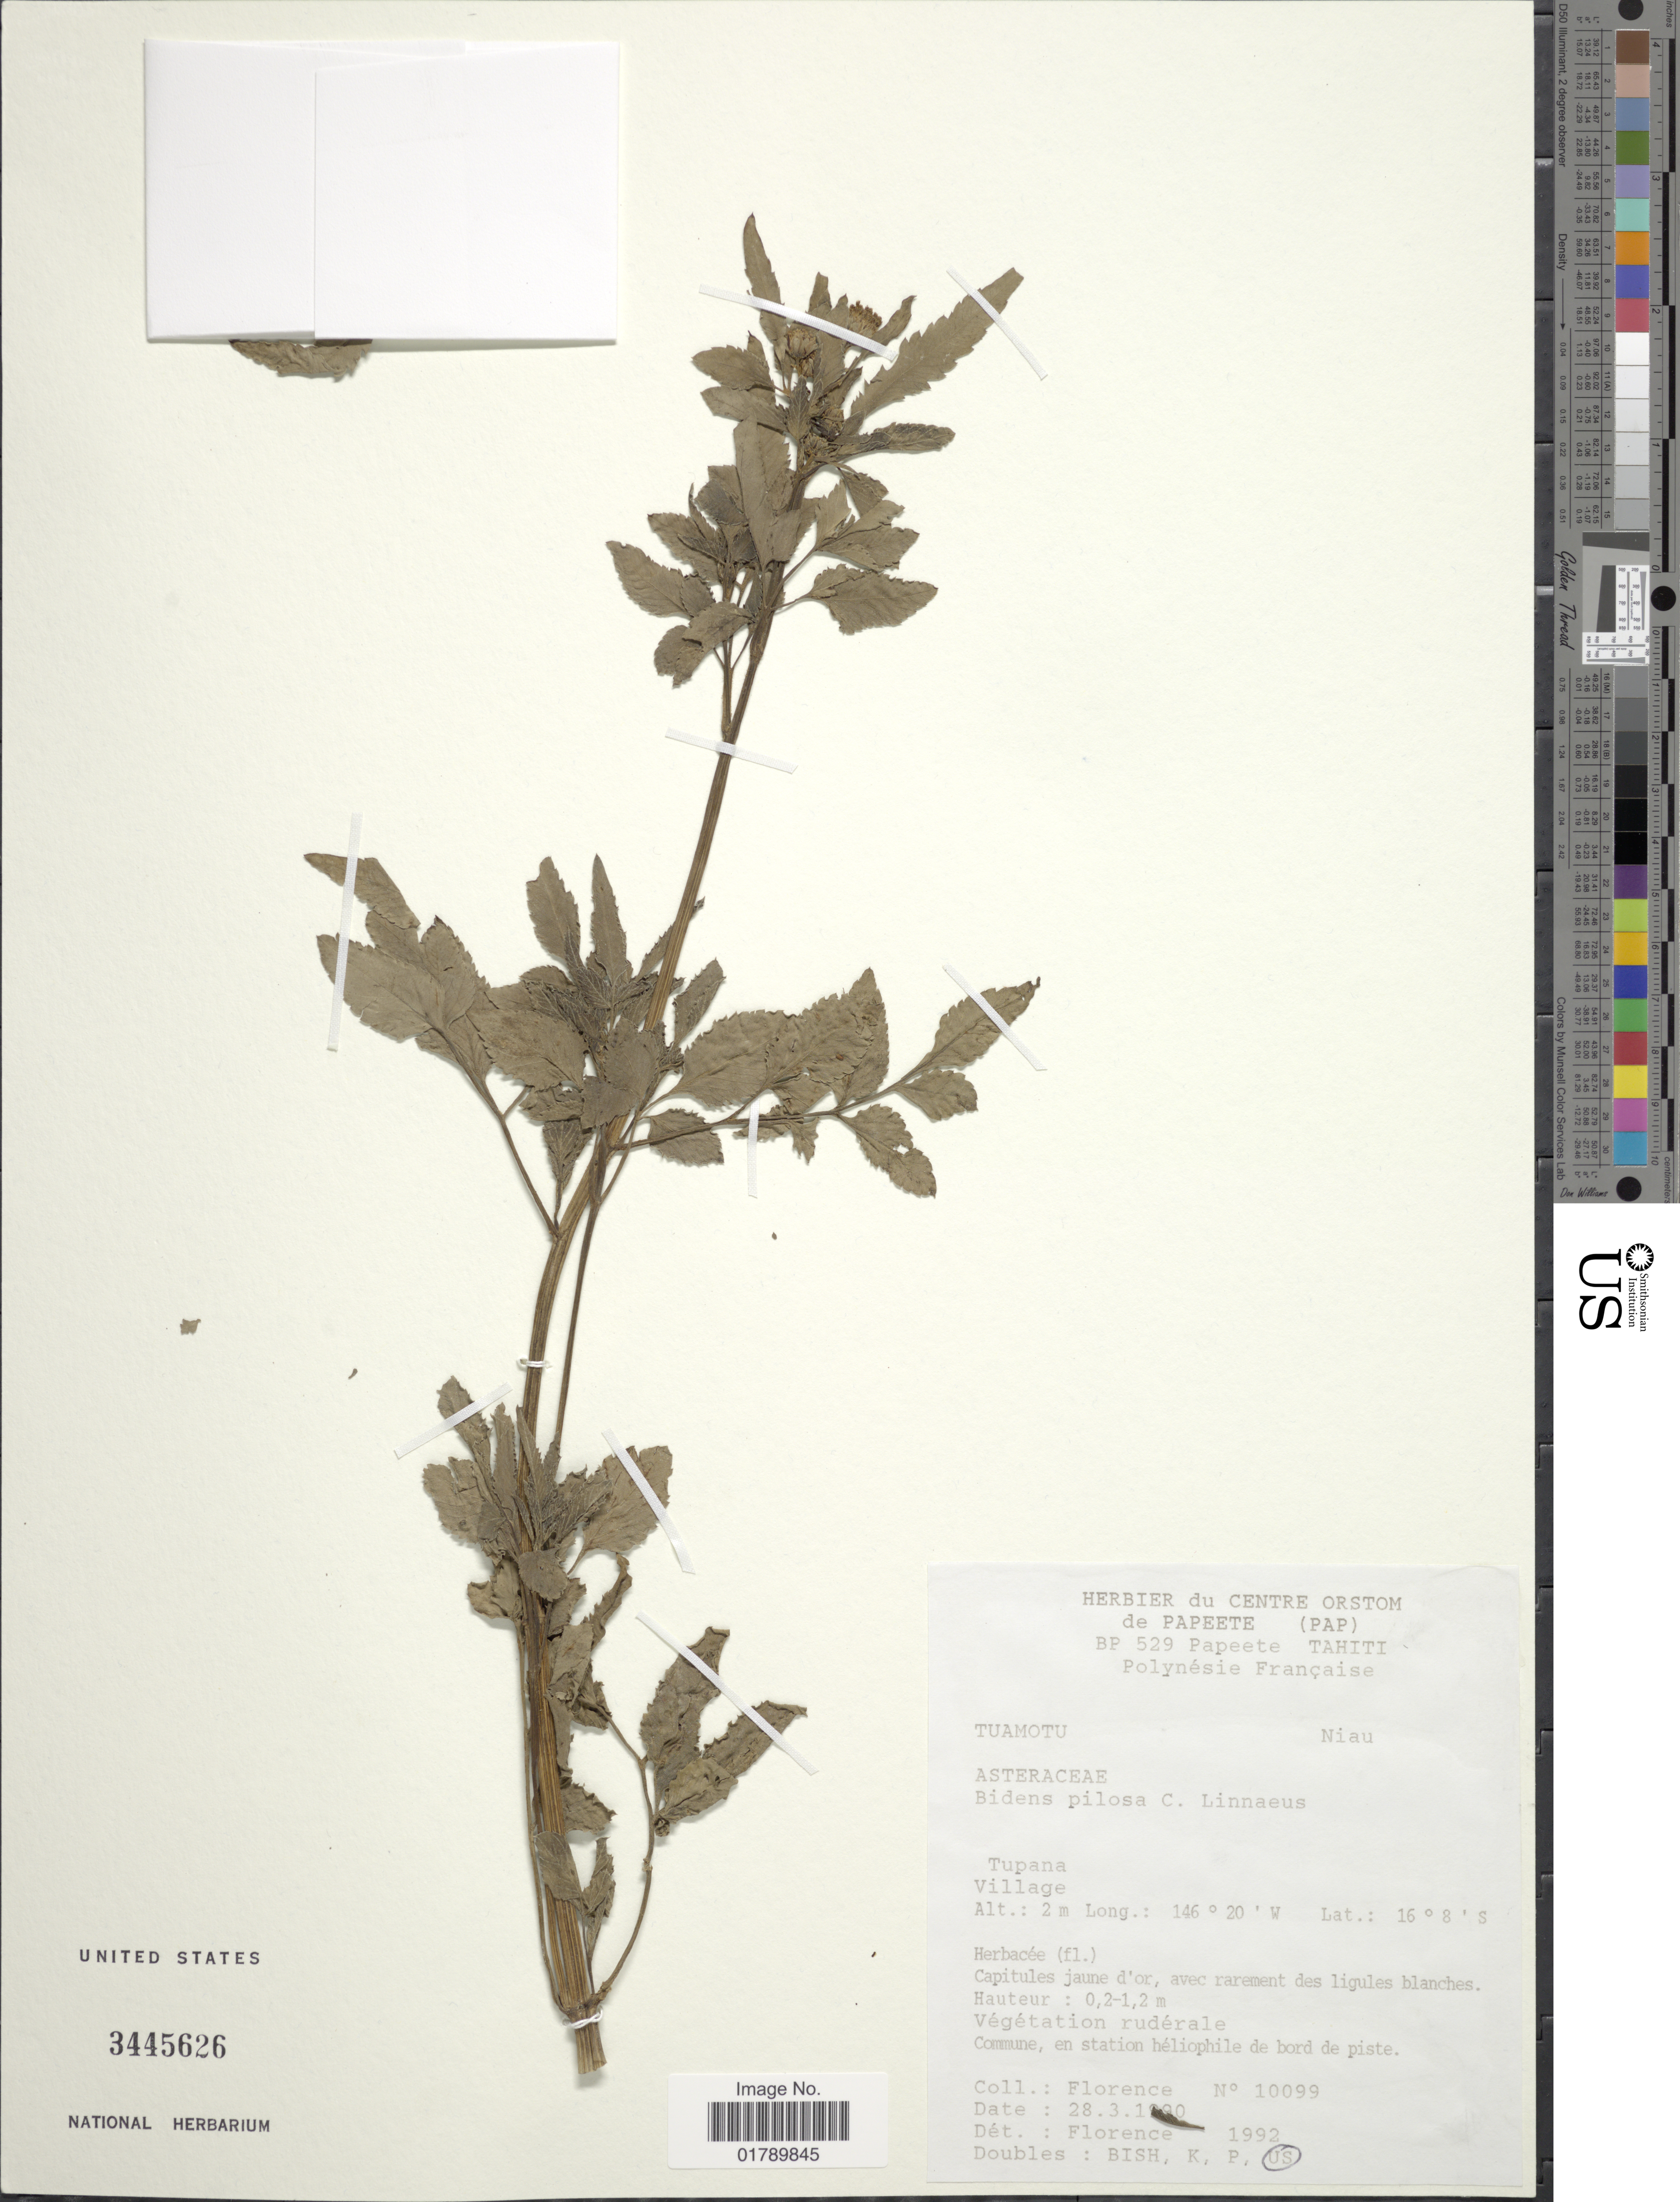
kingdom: Plantae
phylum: Tracheophyta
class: Magnoliopsida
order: Asterales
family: Asteraceae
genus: Bidens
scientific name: Bidens pilosa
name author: L.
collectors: -. Florence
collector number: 10099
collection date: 1990-03-28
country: French Polynesia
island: Niau Atoll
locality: Tuamotu. Niau. Tupana Village.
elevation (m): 2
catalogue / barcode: US 3445626